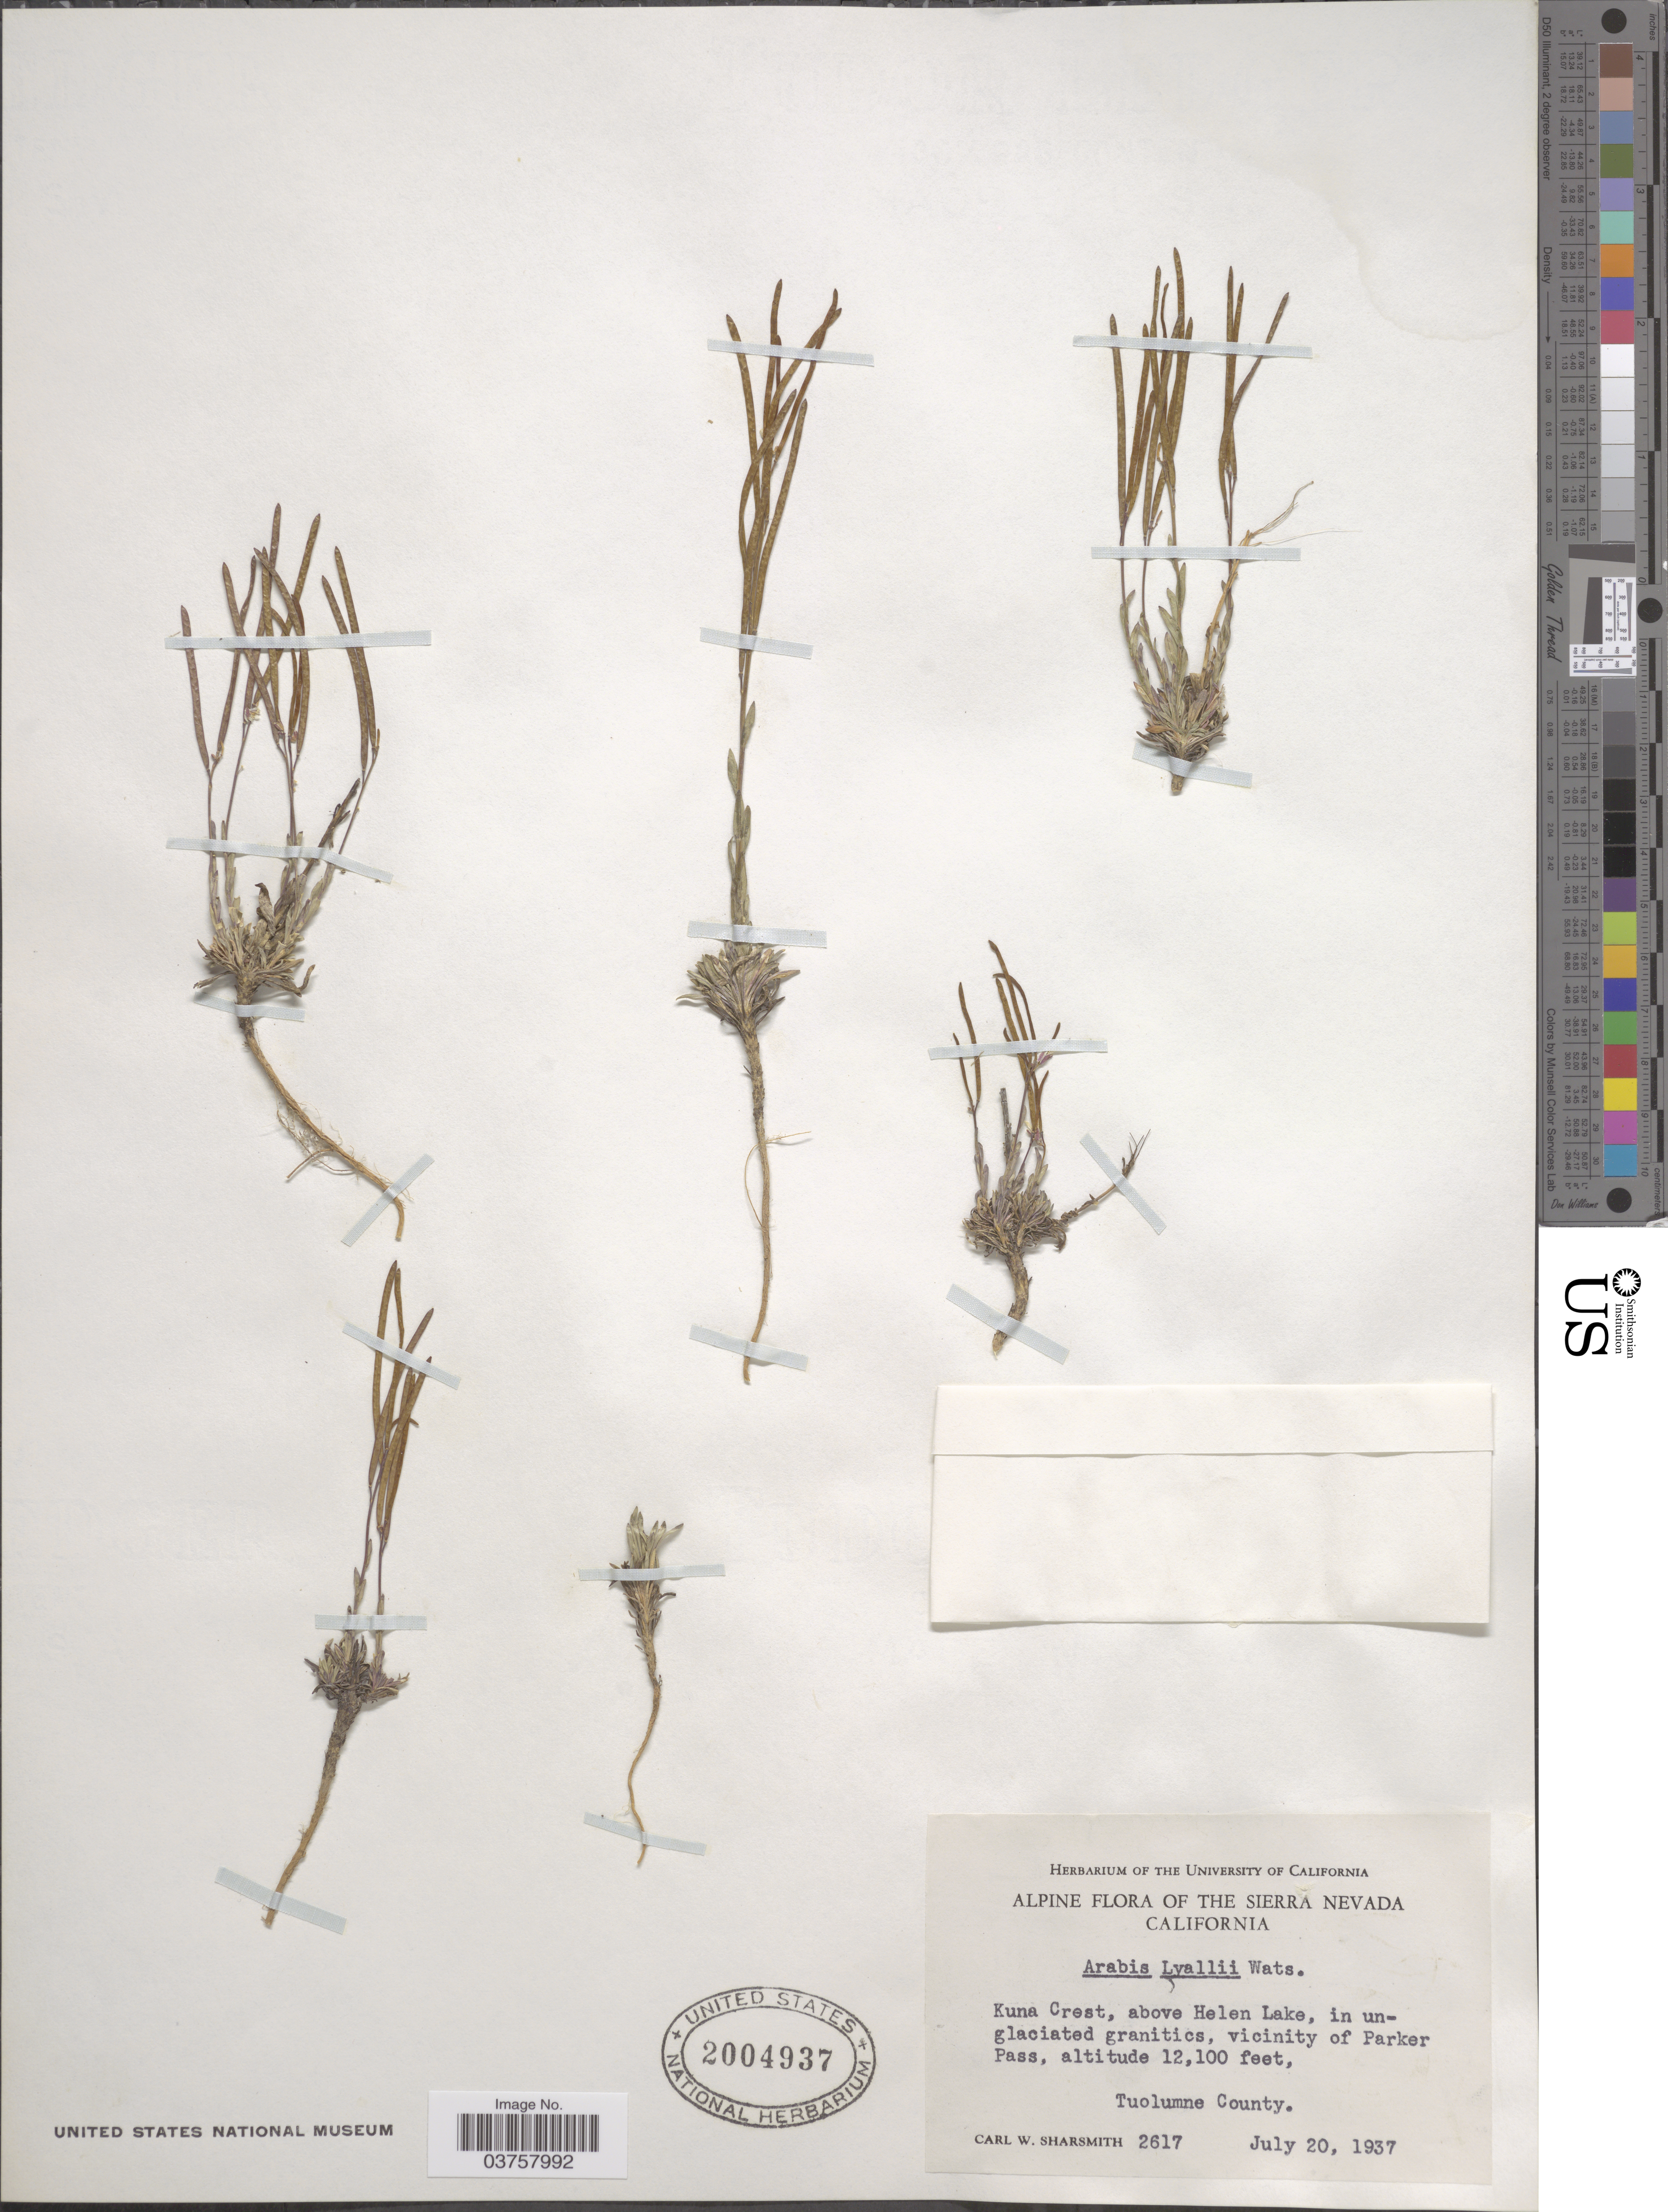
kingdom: Plantae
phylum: Tracheophyta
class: Magnoliopsida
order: Brassicales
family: Brassicaceae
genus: Arabis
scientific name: Arabis lyallii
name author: S. Watson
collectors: C. Sharsmith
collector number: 2617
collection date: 1937-07-20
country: United States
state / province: California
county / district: Tuolumne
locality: The Sierra Nevada. Kuna Crest, above Helen Lake, vicinity of Parker Pass. Tuolumne County.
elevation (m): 3688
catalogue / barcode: US 2004937